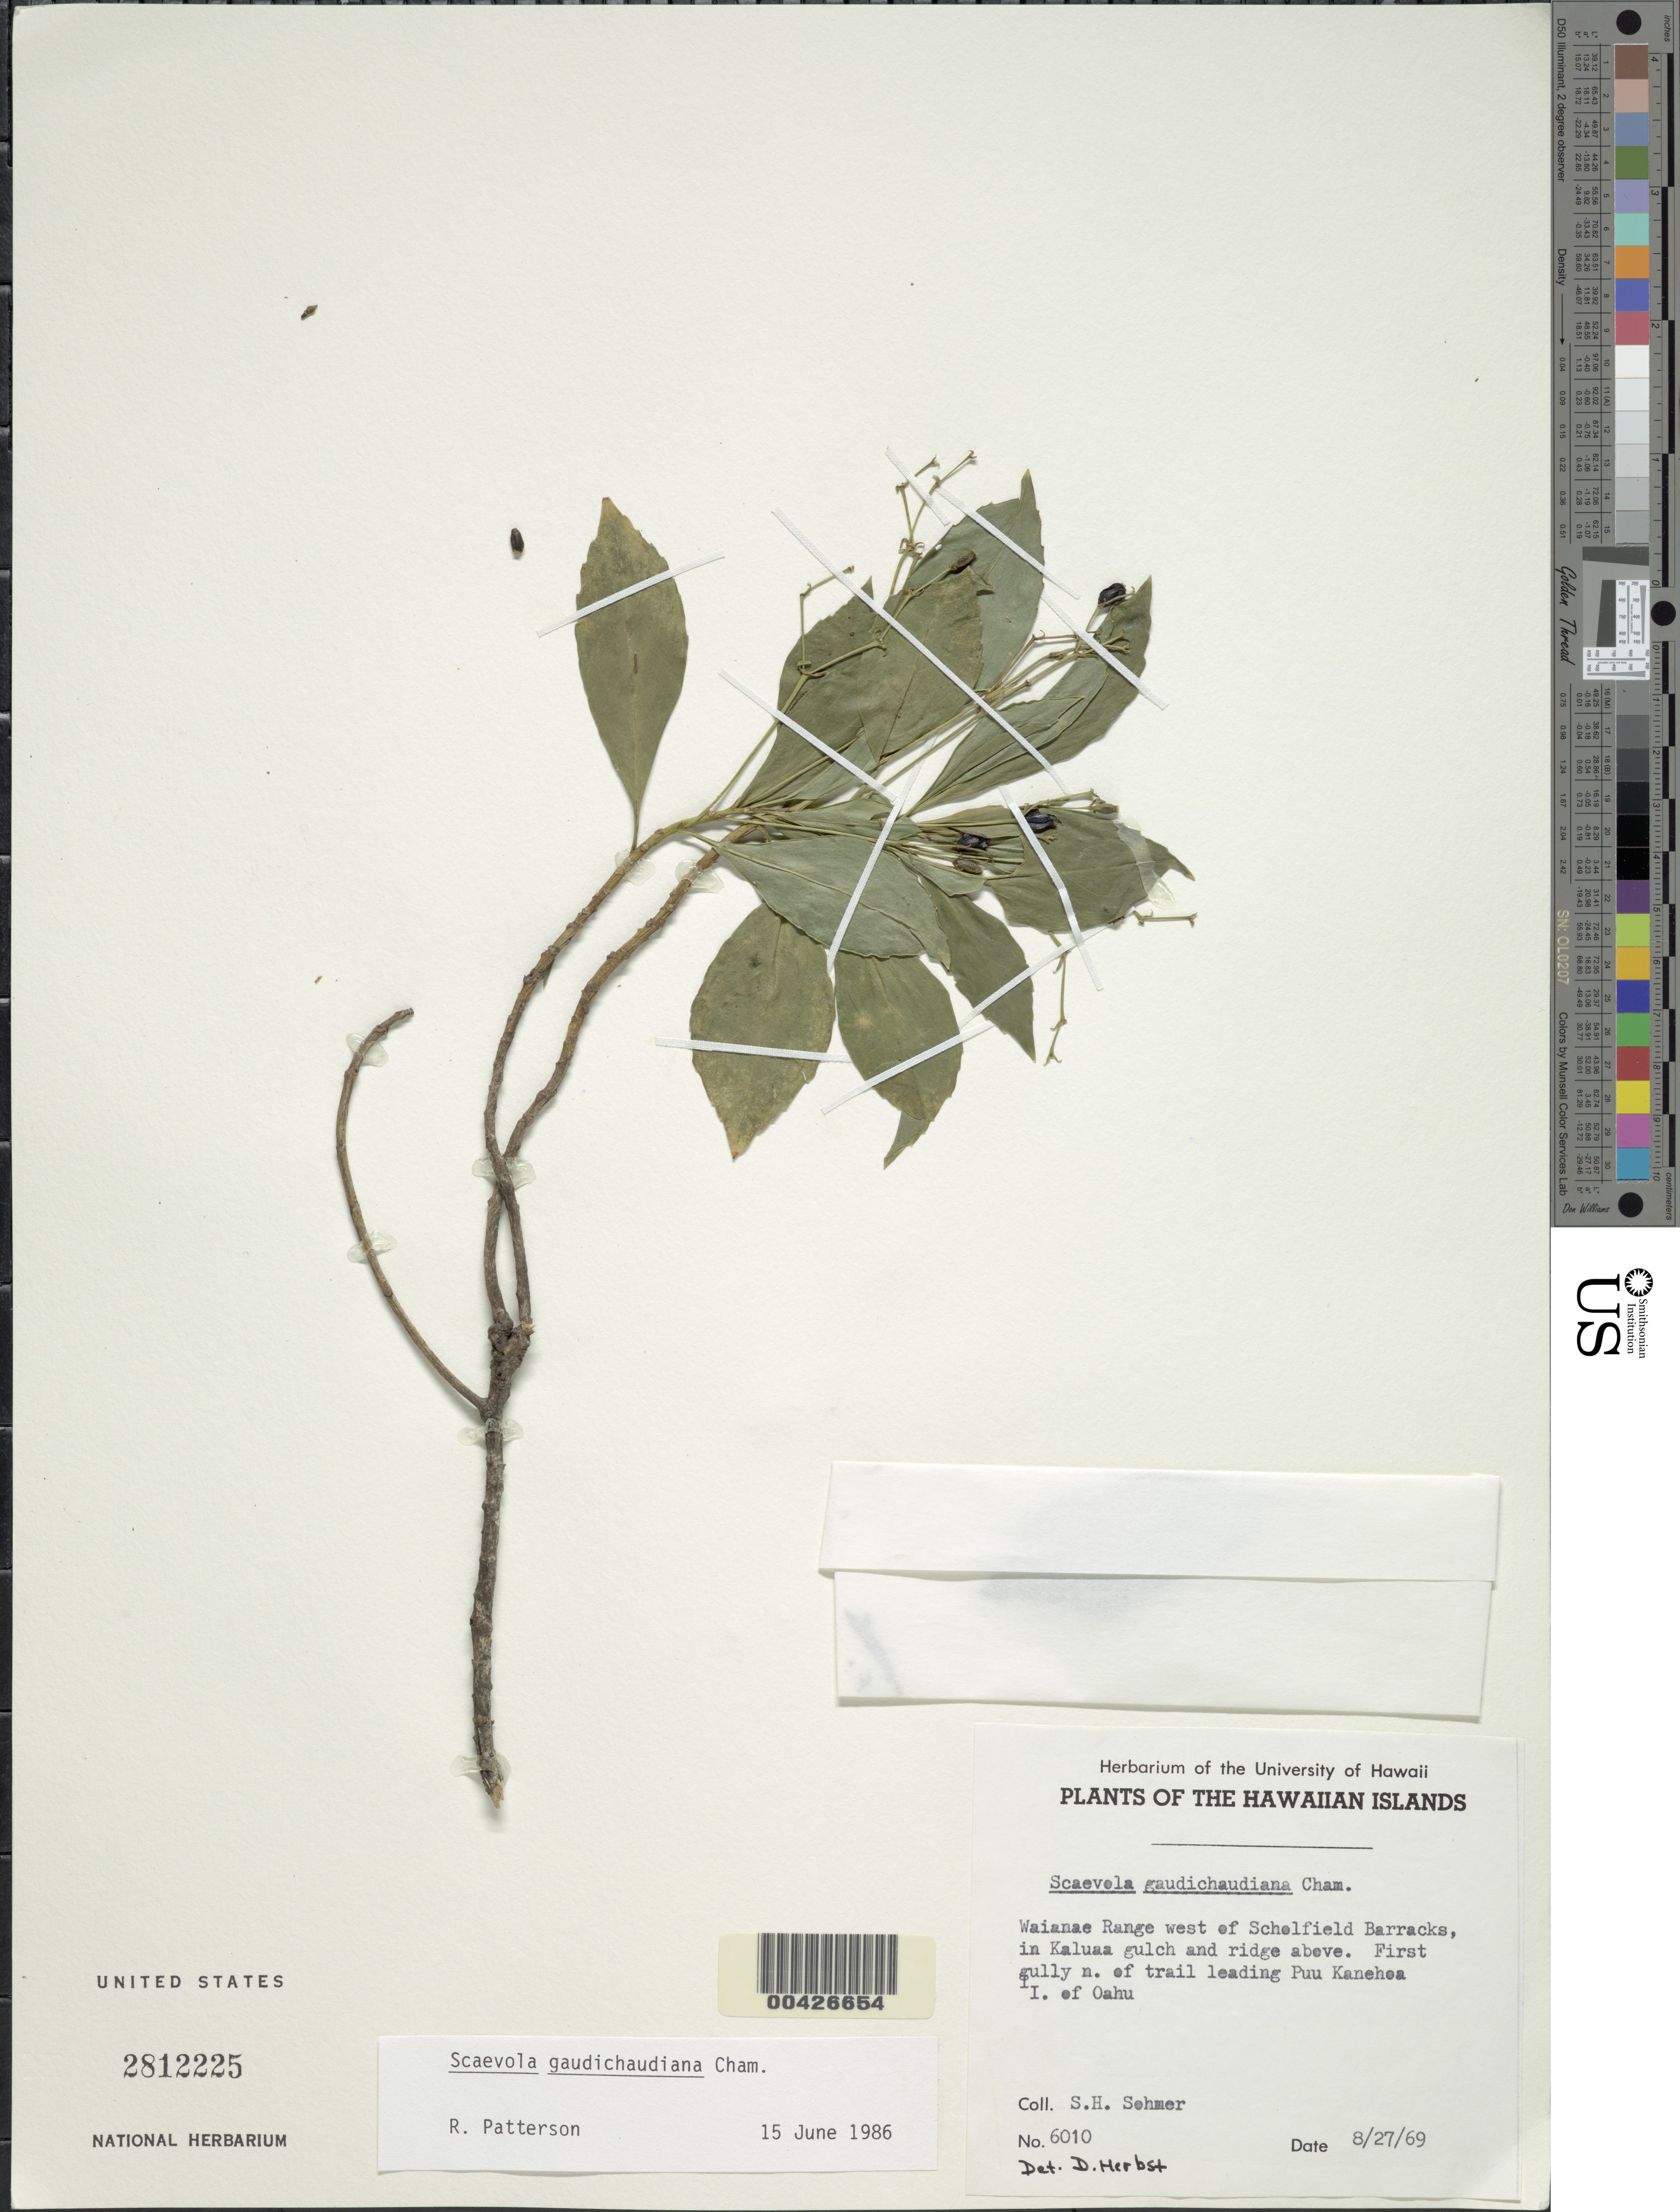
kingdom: Plantae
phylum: Tracheophyta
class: Magnoliopsida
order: Asterales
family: Goodeniaceae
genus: Scaevola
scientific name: Scaevola gaudichaudiana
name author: Cham.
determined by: Patterson, R.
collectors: S. H. Sohmer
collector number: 6010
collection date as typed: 27 Aug 1969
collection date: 1969-08-27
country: United States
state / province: Hawaii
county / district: Honolulu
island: Oahu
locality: Waianae Range west of Scholfield Barracks, Kaluaa gulch and ridge above. First gully n. of trail leading Puu Kanehoa. I. of Oahu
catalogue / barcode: US 2812225